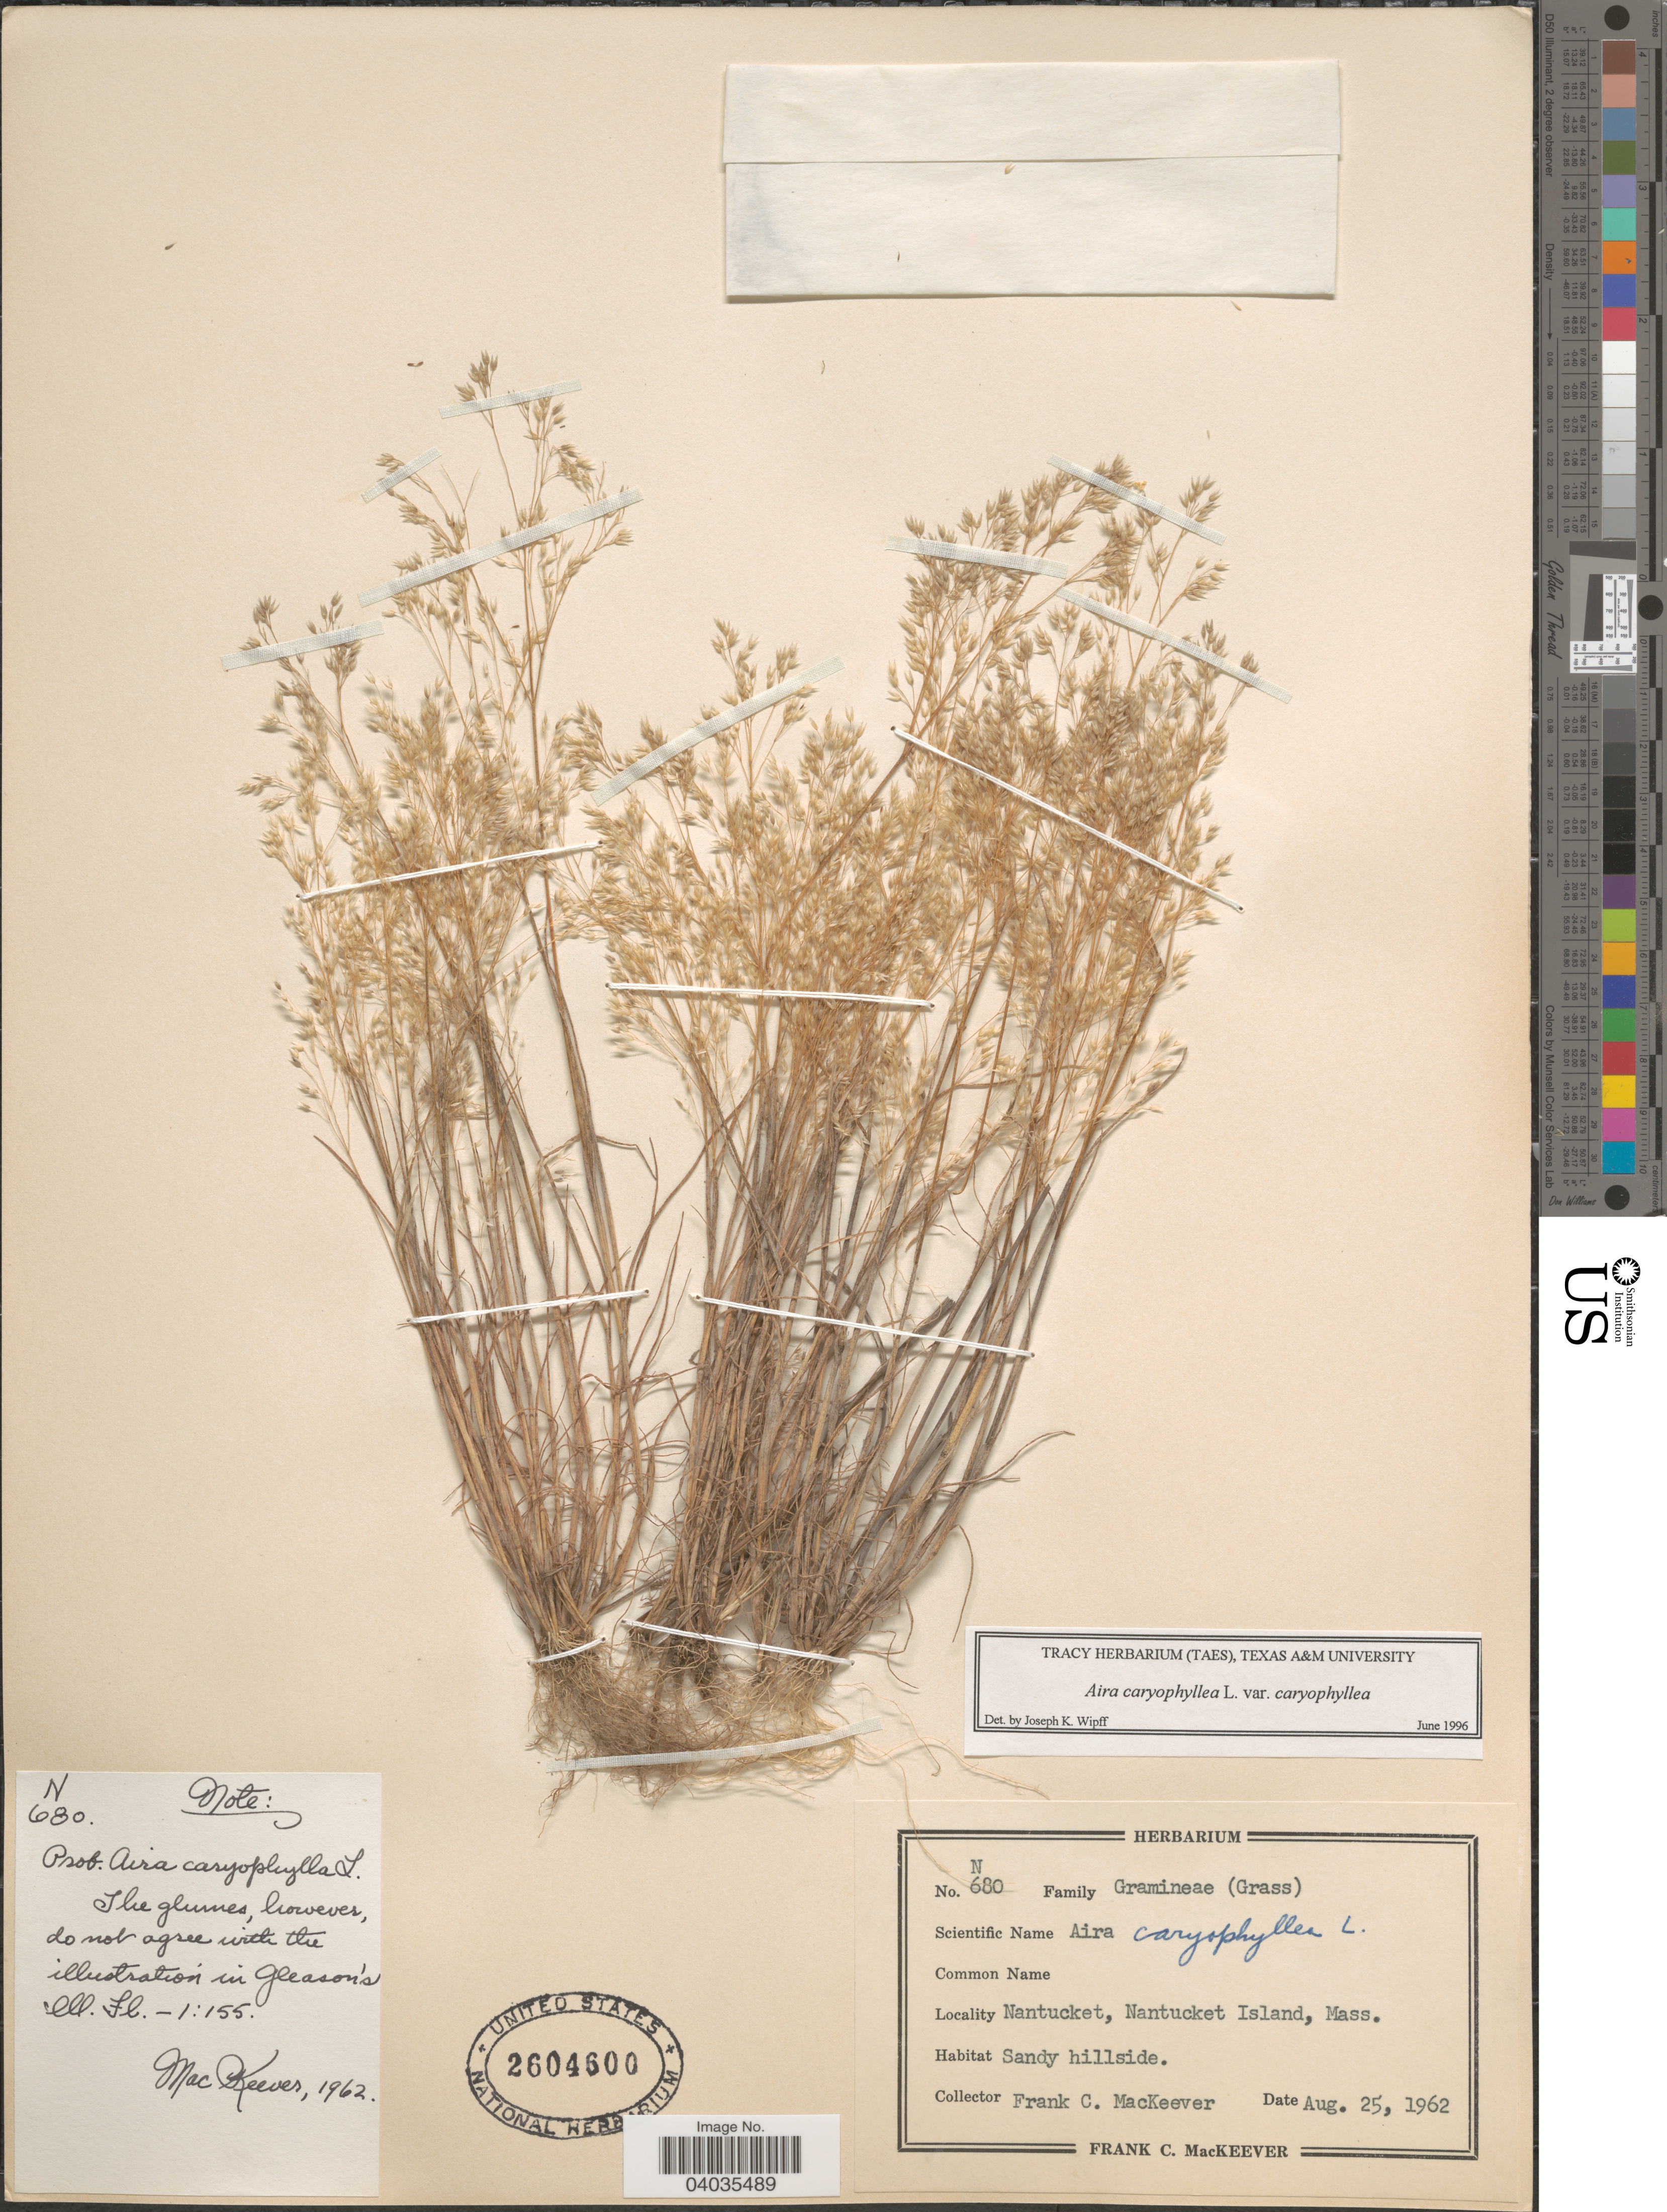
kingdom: Plantae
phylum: Tracheophyta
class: Liliopsida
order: Poales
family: Poaceae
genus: Aira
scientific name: Aira caryophyllea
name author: L.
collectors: F. C. MacKeever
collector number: N680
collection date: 1962-08-25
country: United States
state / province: Massachusetts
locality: Nantucket, Nantucket Island.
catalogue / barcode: US 2604600